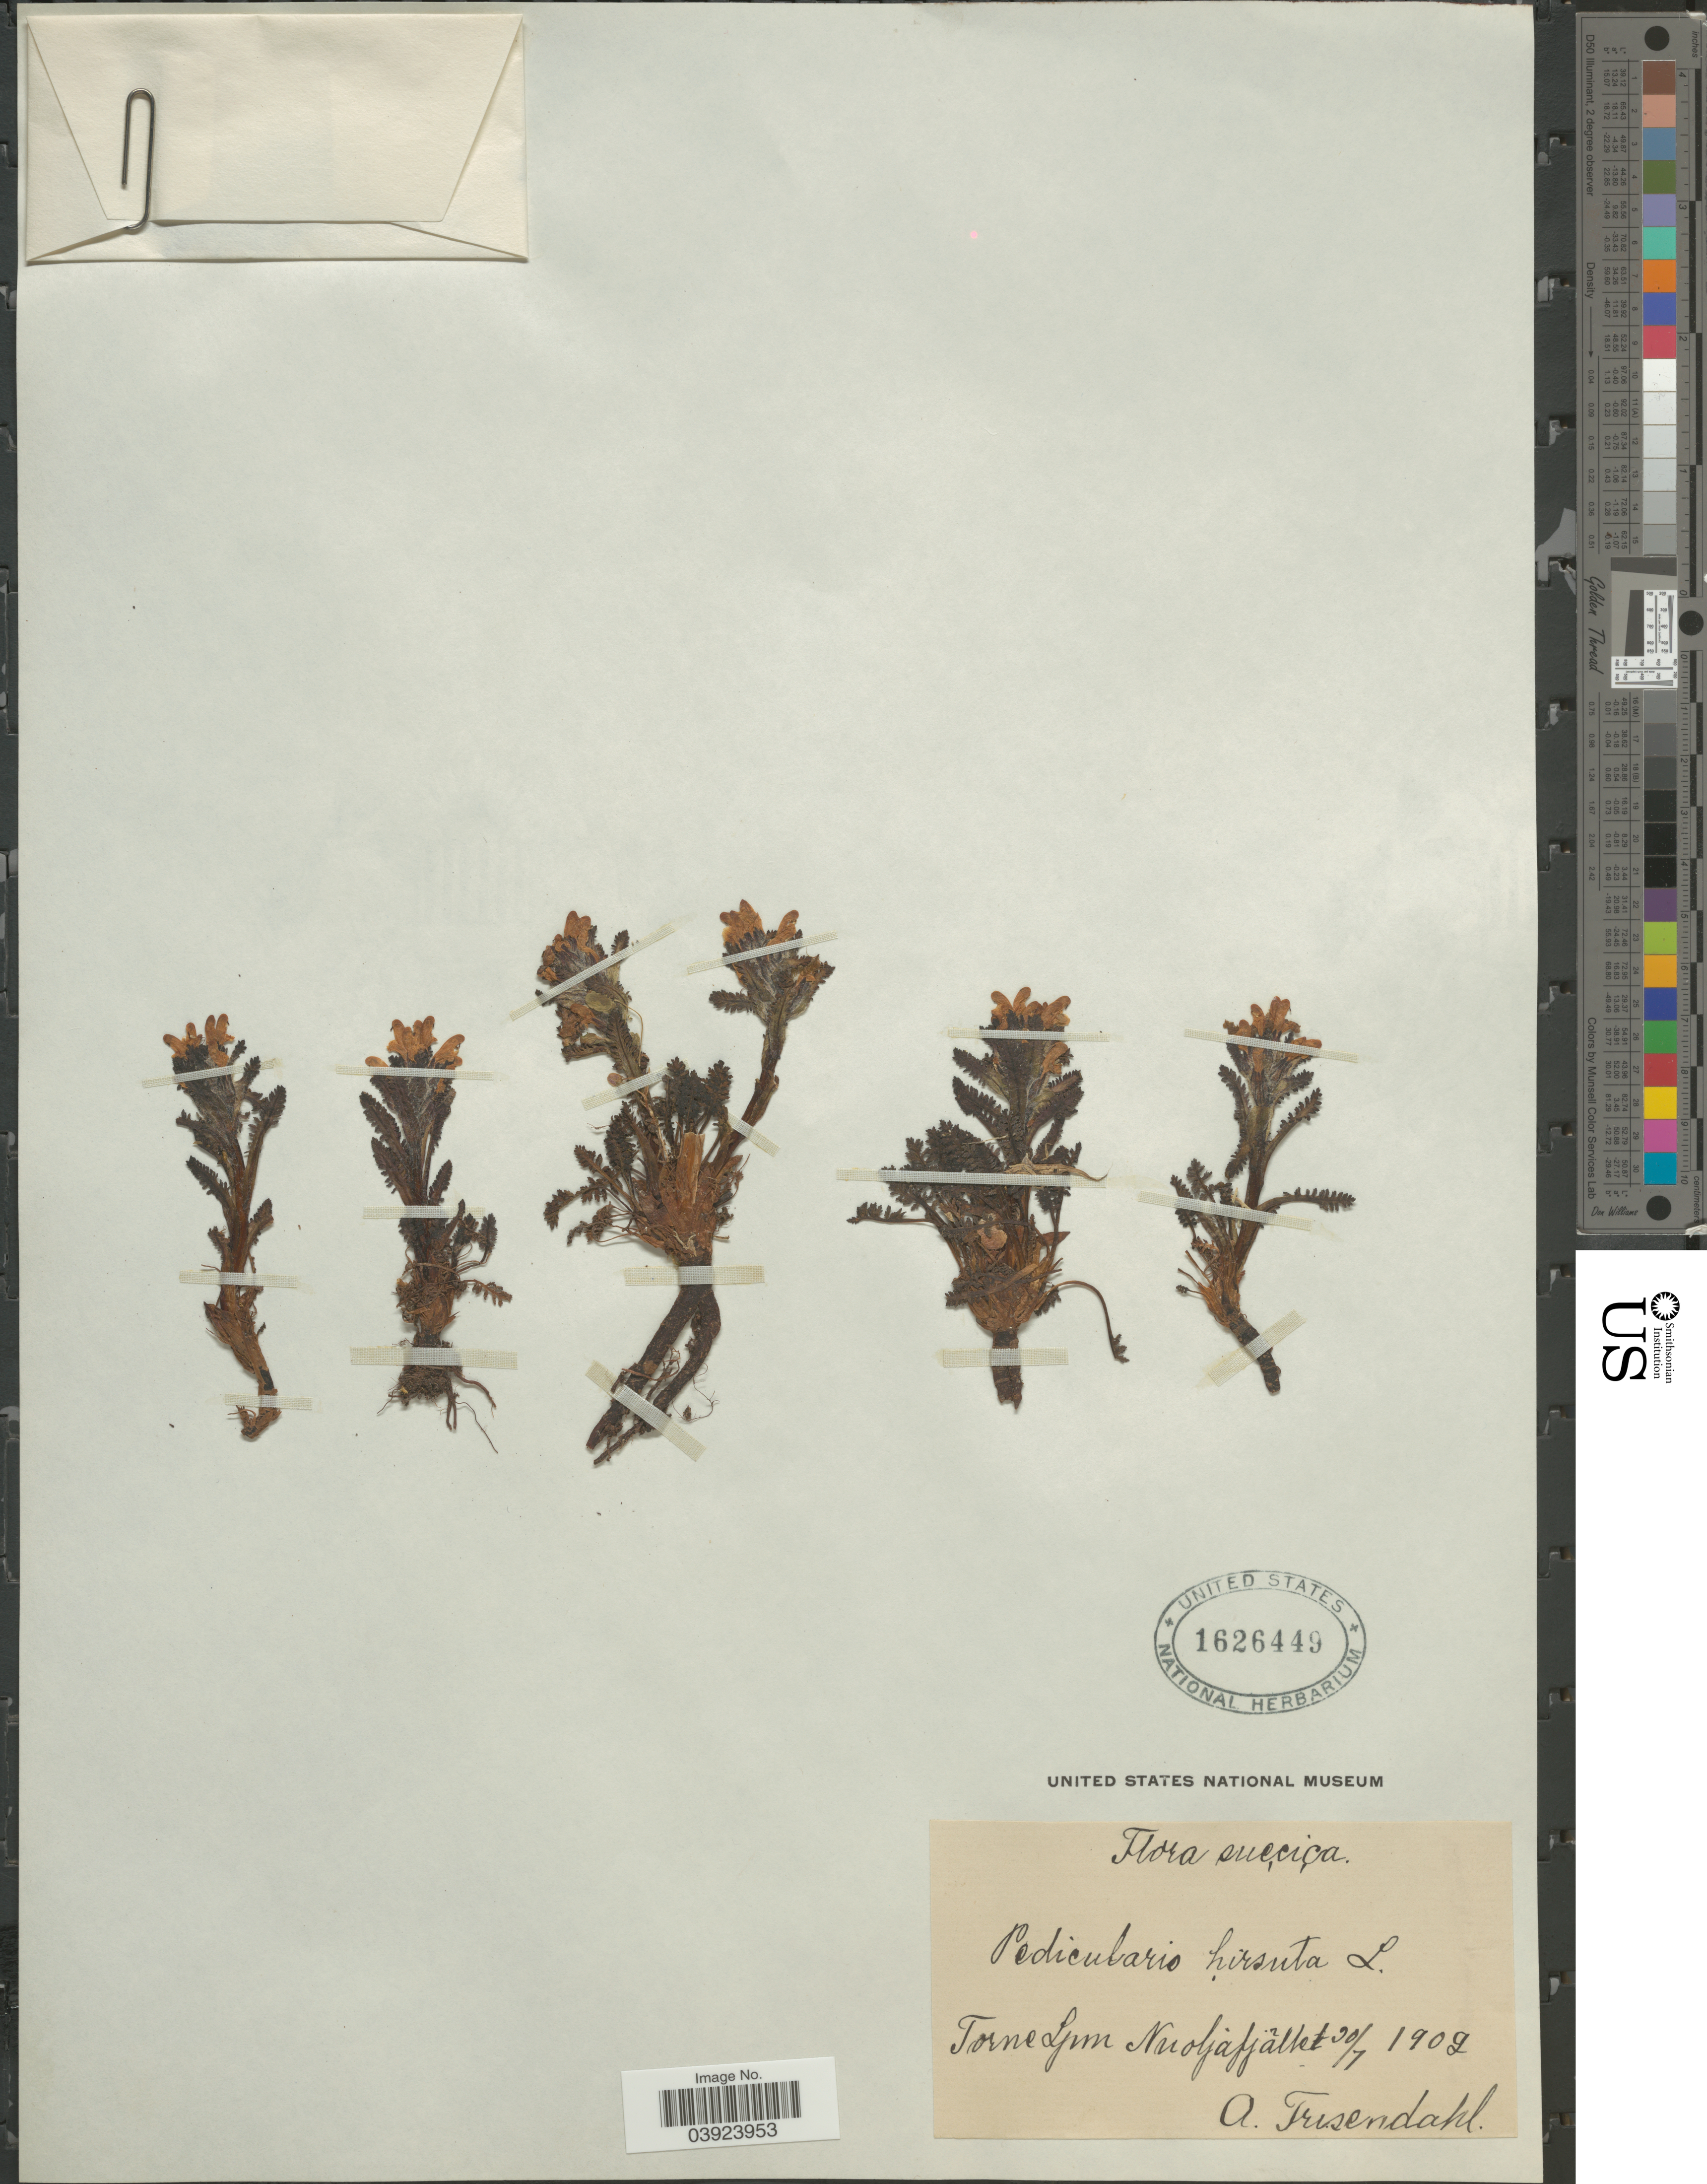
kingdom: Plantae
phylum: Tracheophyta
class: Magnoliopsida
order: Lamiales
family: Orobanchaceae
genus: Pedicularis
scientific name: Pedicularis hirsuta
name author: L.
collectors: A. Frisendahl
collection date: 1902-07-20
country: Sweden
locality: Suecica. Torne Ljun Nuoljafjãllet.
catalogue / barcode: US 1626449